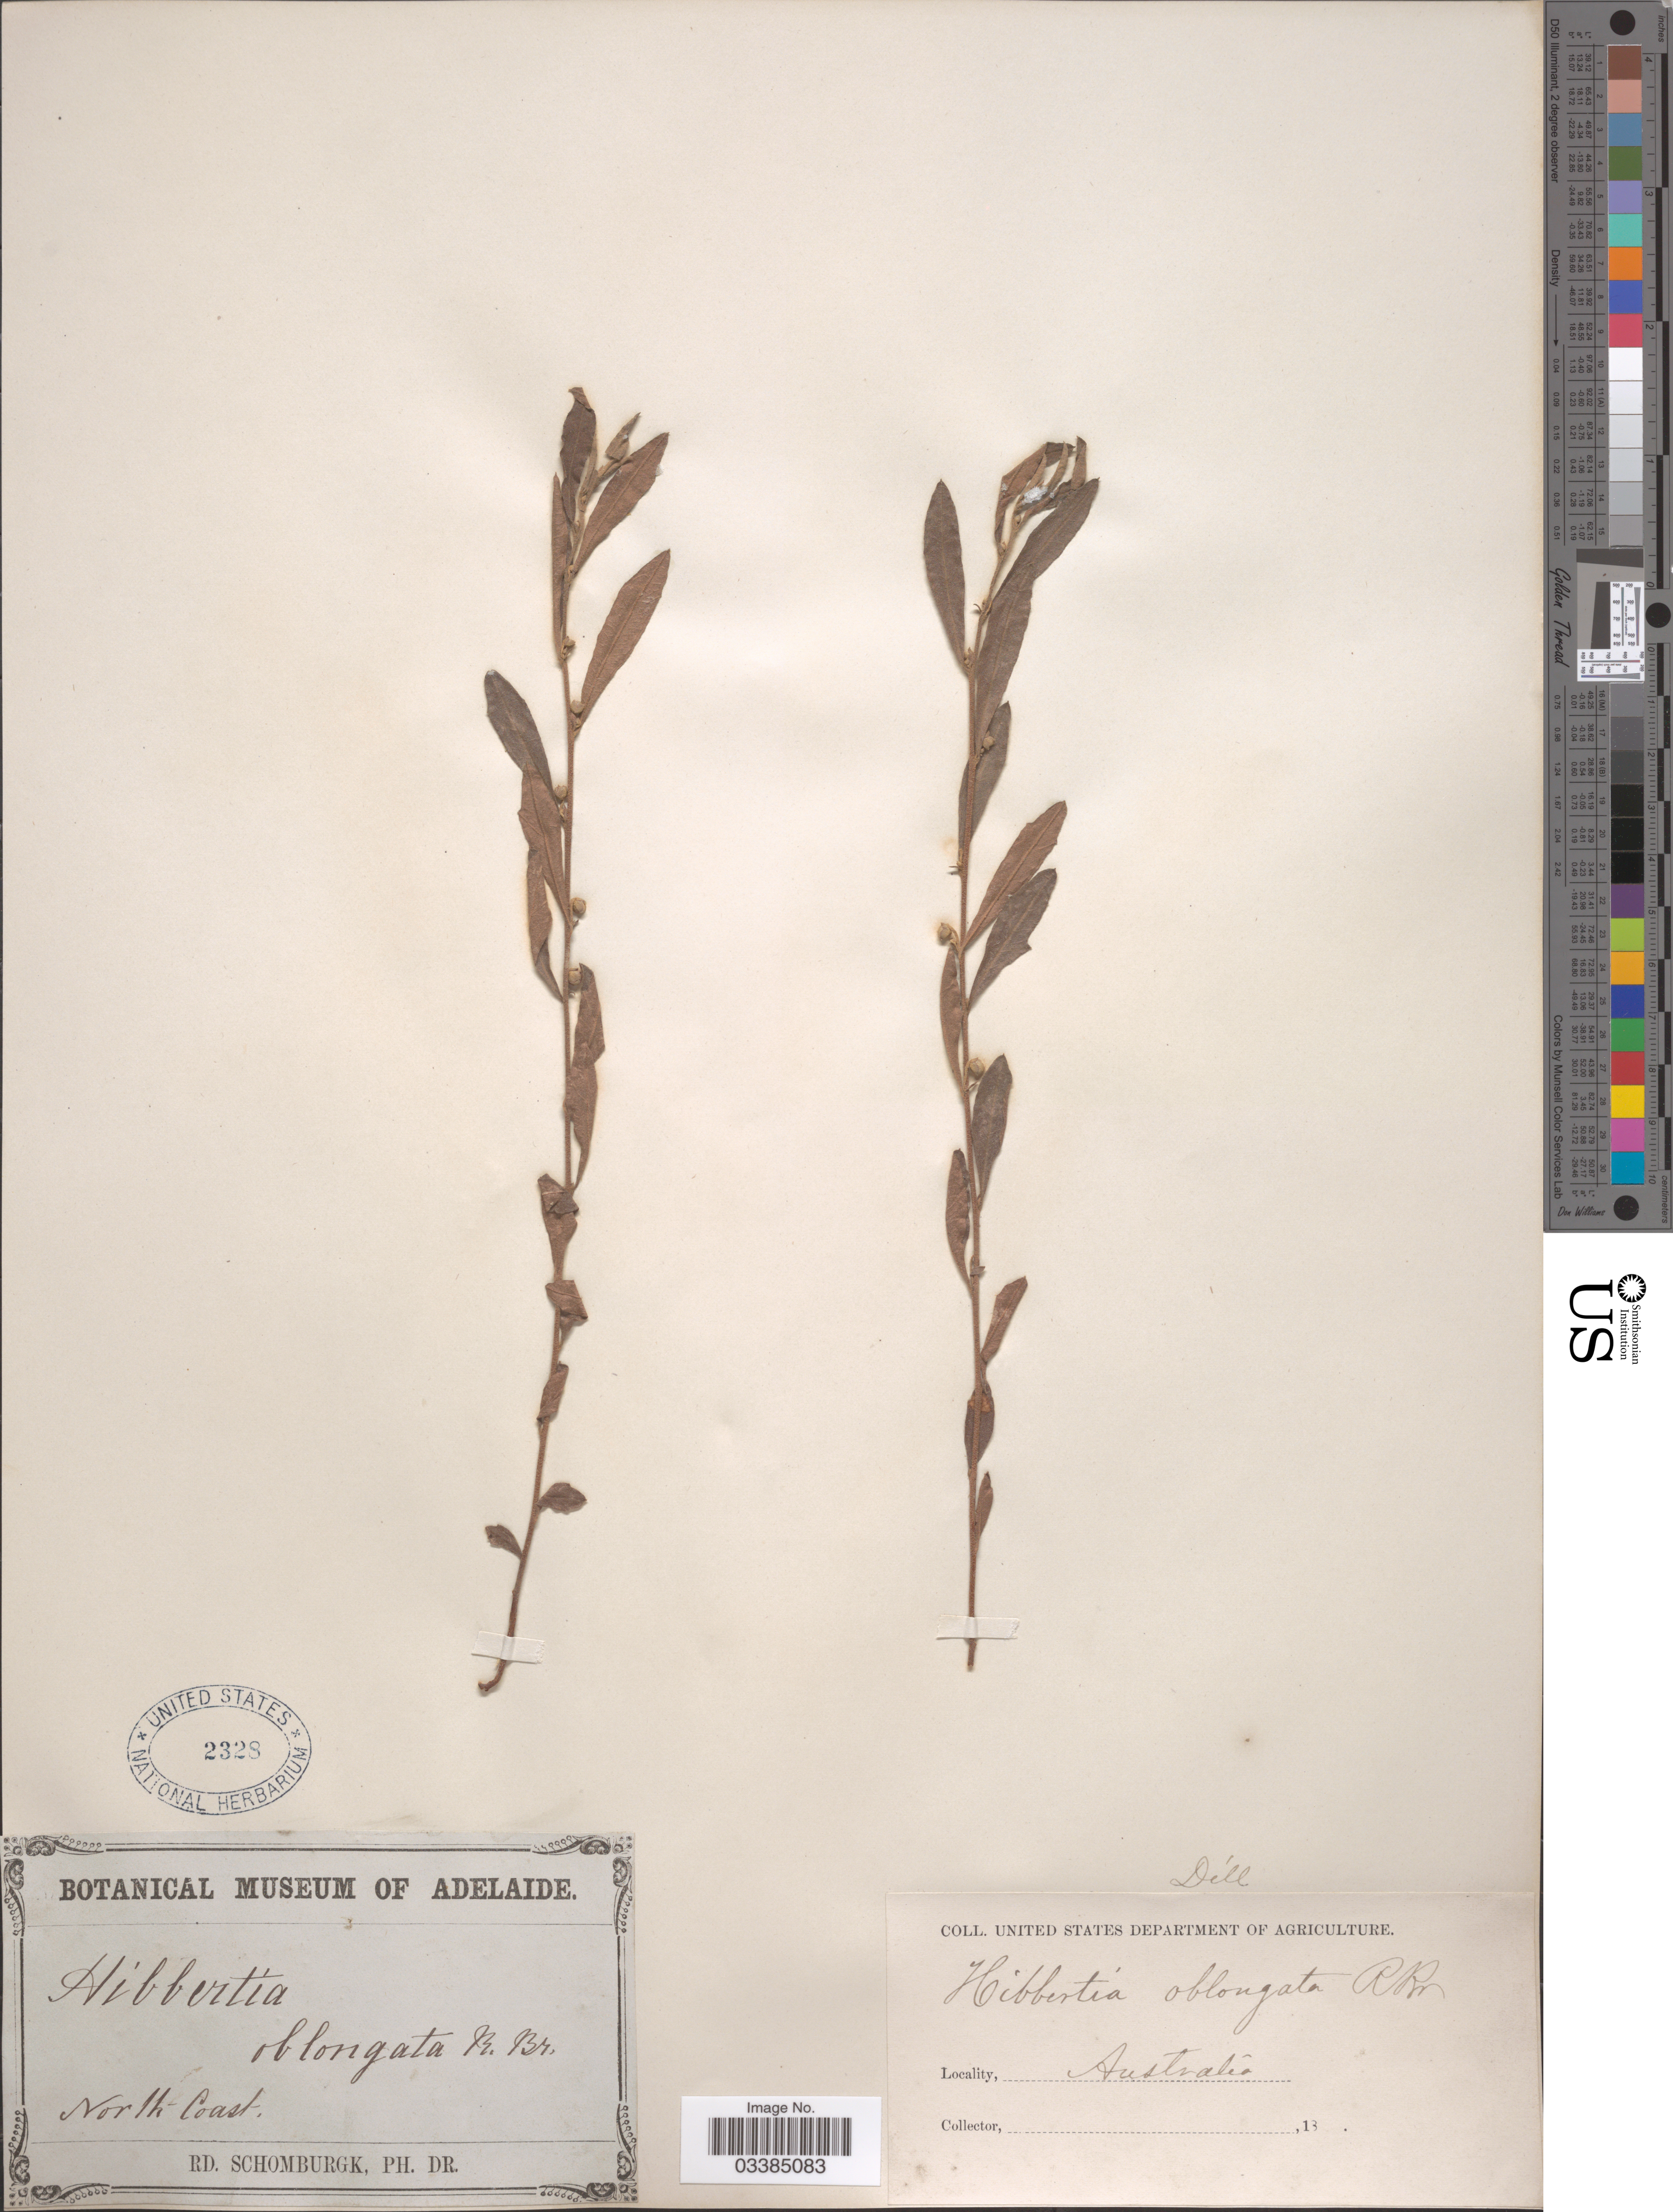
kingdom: Plantae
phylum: Tracheophyta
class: Magnoliopsida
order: Dilleniales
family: Dilleniaceae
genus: Hibbertia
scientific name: Hibbertia oblongata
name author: R. Br. ex DC.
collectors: M. R. Schomburgk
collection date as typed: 18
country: Australia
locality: North Coast.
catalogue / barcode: US 2328